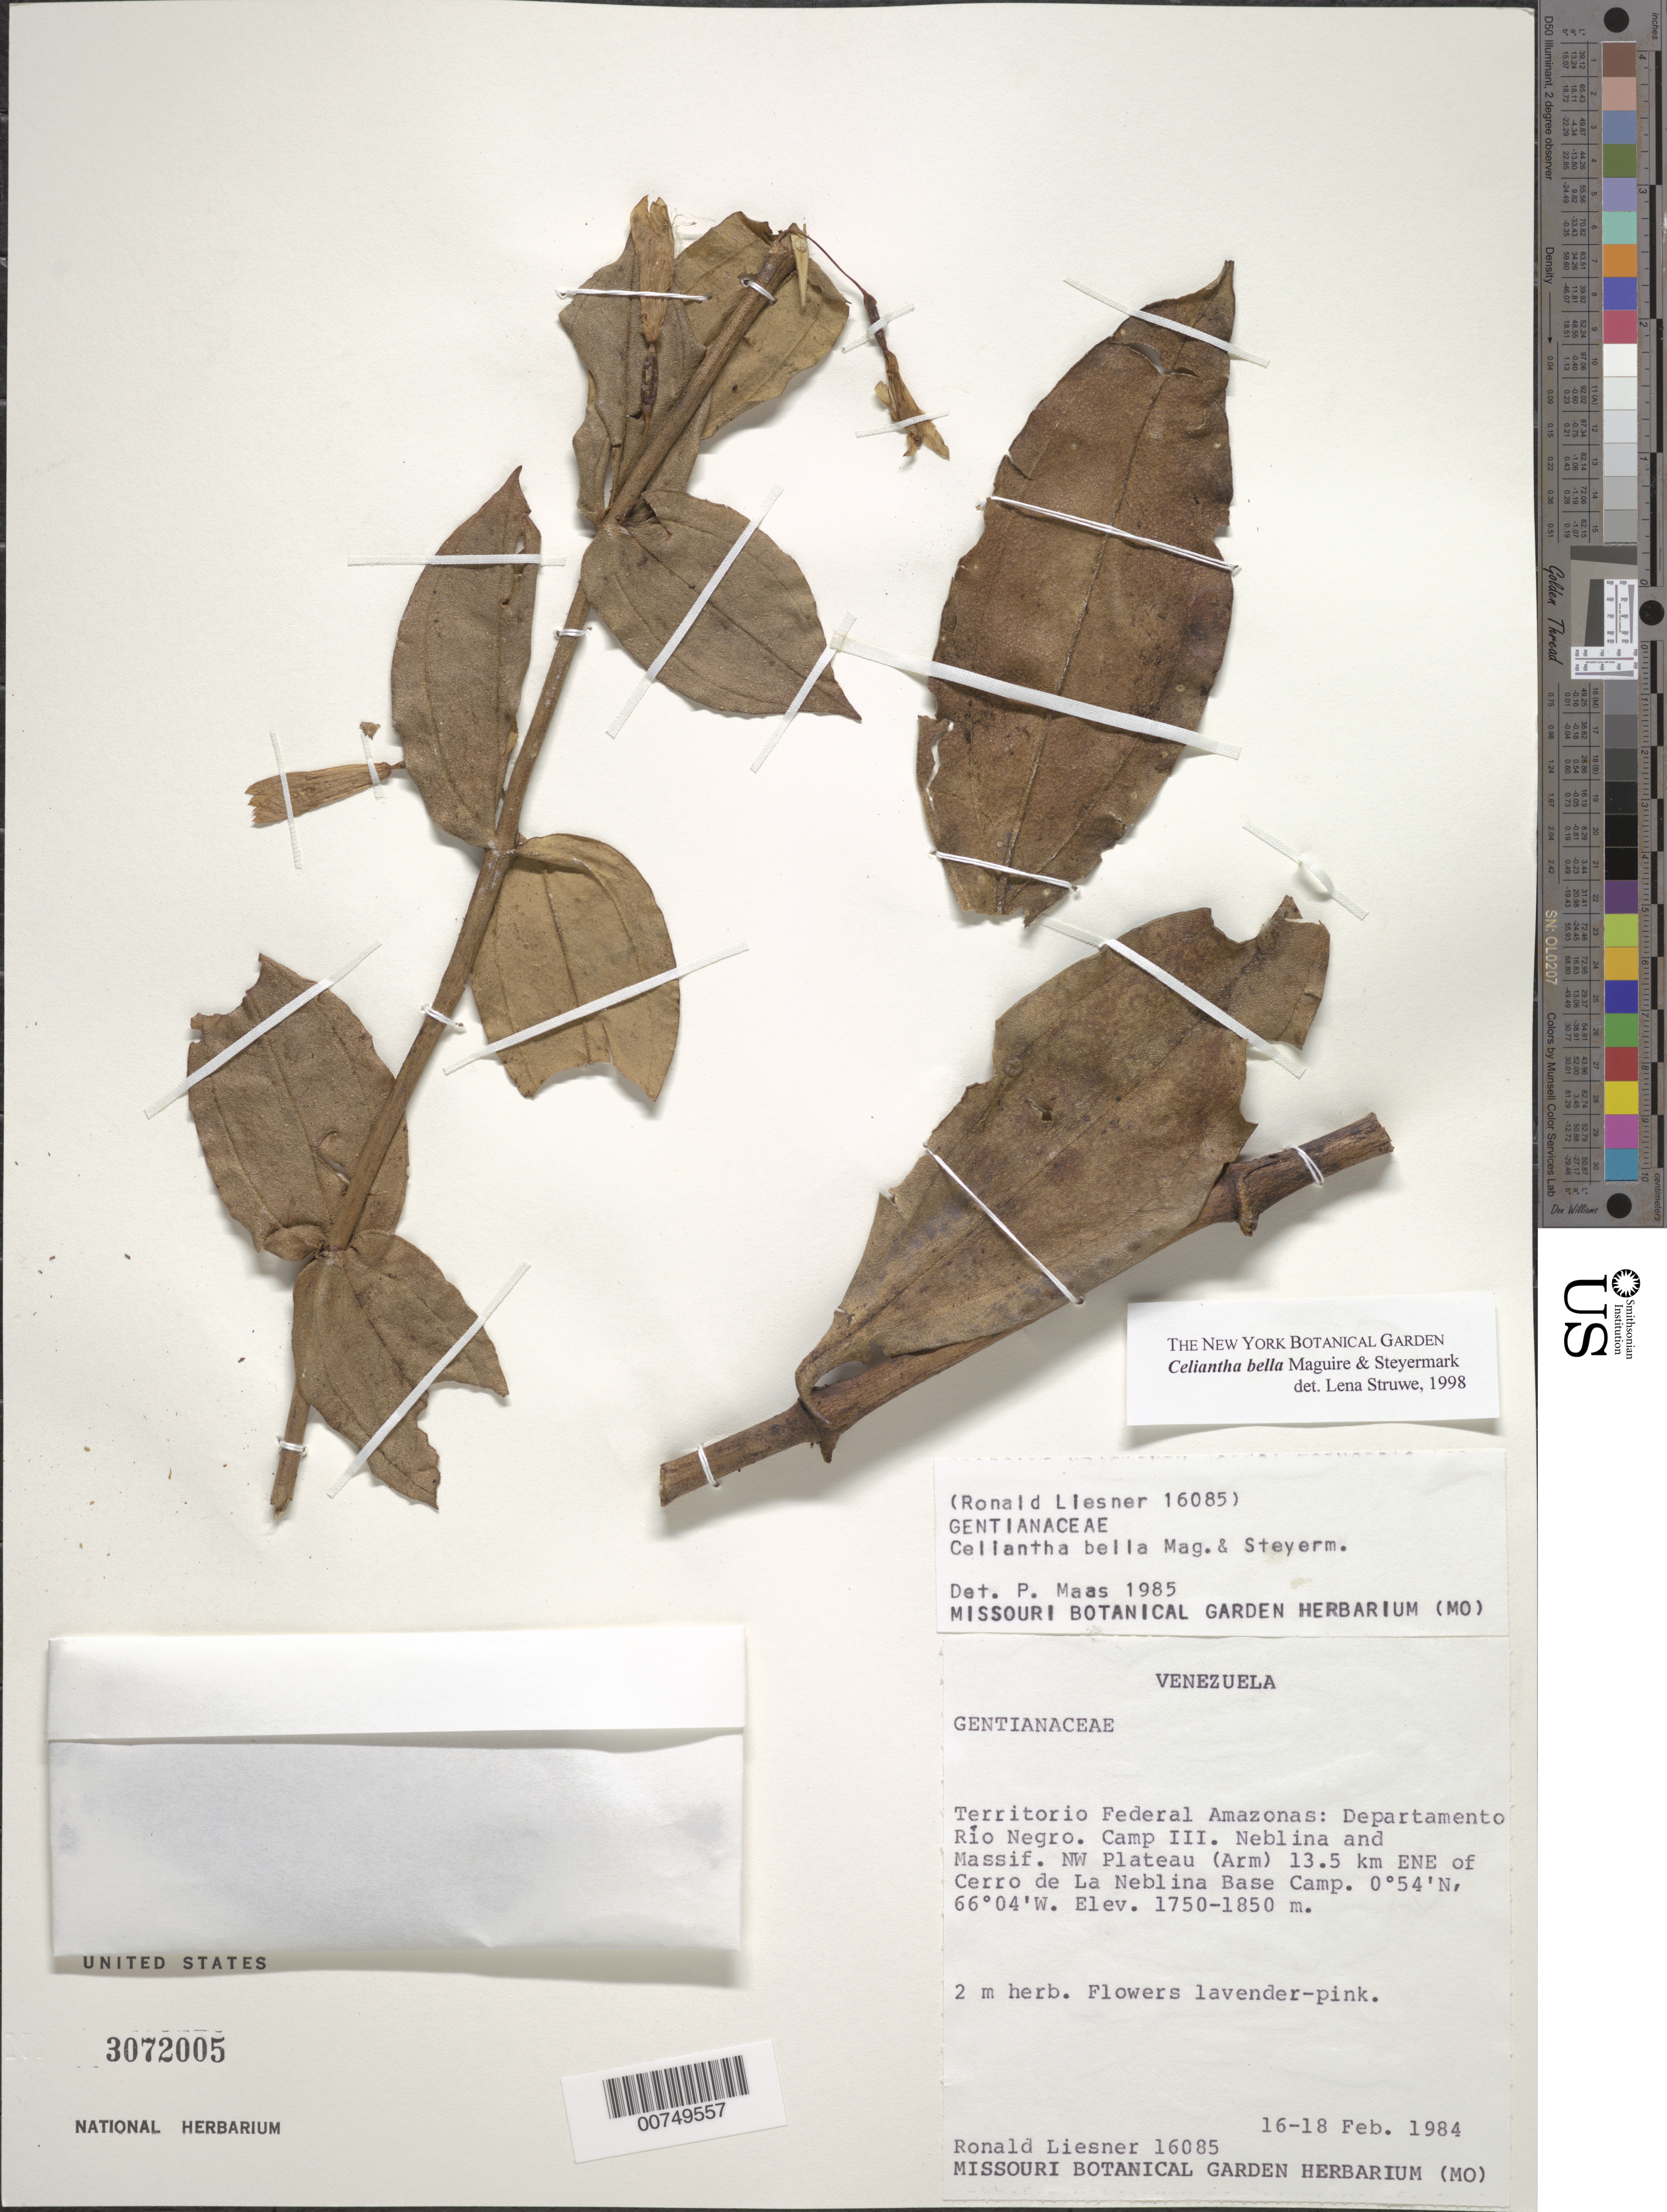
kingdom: Plantae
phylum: Tracheophyta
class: Magnoliopsida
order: Gentianales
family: Gentianaceae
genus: Celiantha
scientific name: Celiantha bella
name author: Maguire & Steyerm.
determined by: Struwe, L.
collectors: R. L. Liesner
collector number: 16085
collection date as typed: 16-Feb-84 to 18-Feb-84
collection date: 1984-02-16/1984-02-18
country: Venezuela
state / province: Amazonas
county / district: Río Negro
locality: Cerro de La Neblina Base Camp, Camp III, Neblina & Massif, NW Plateau, 13.5 km ENE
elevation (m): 1750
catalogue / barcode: US 3072005